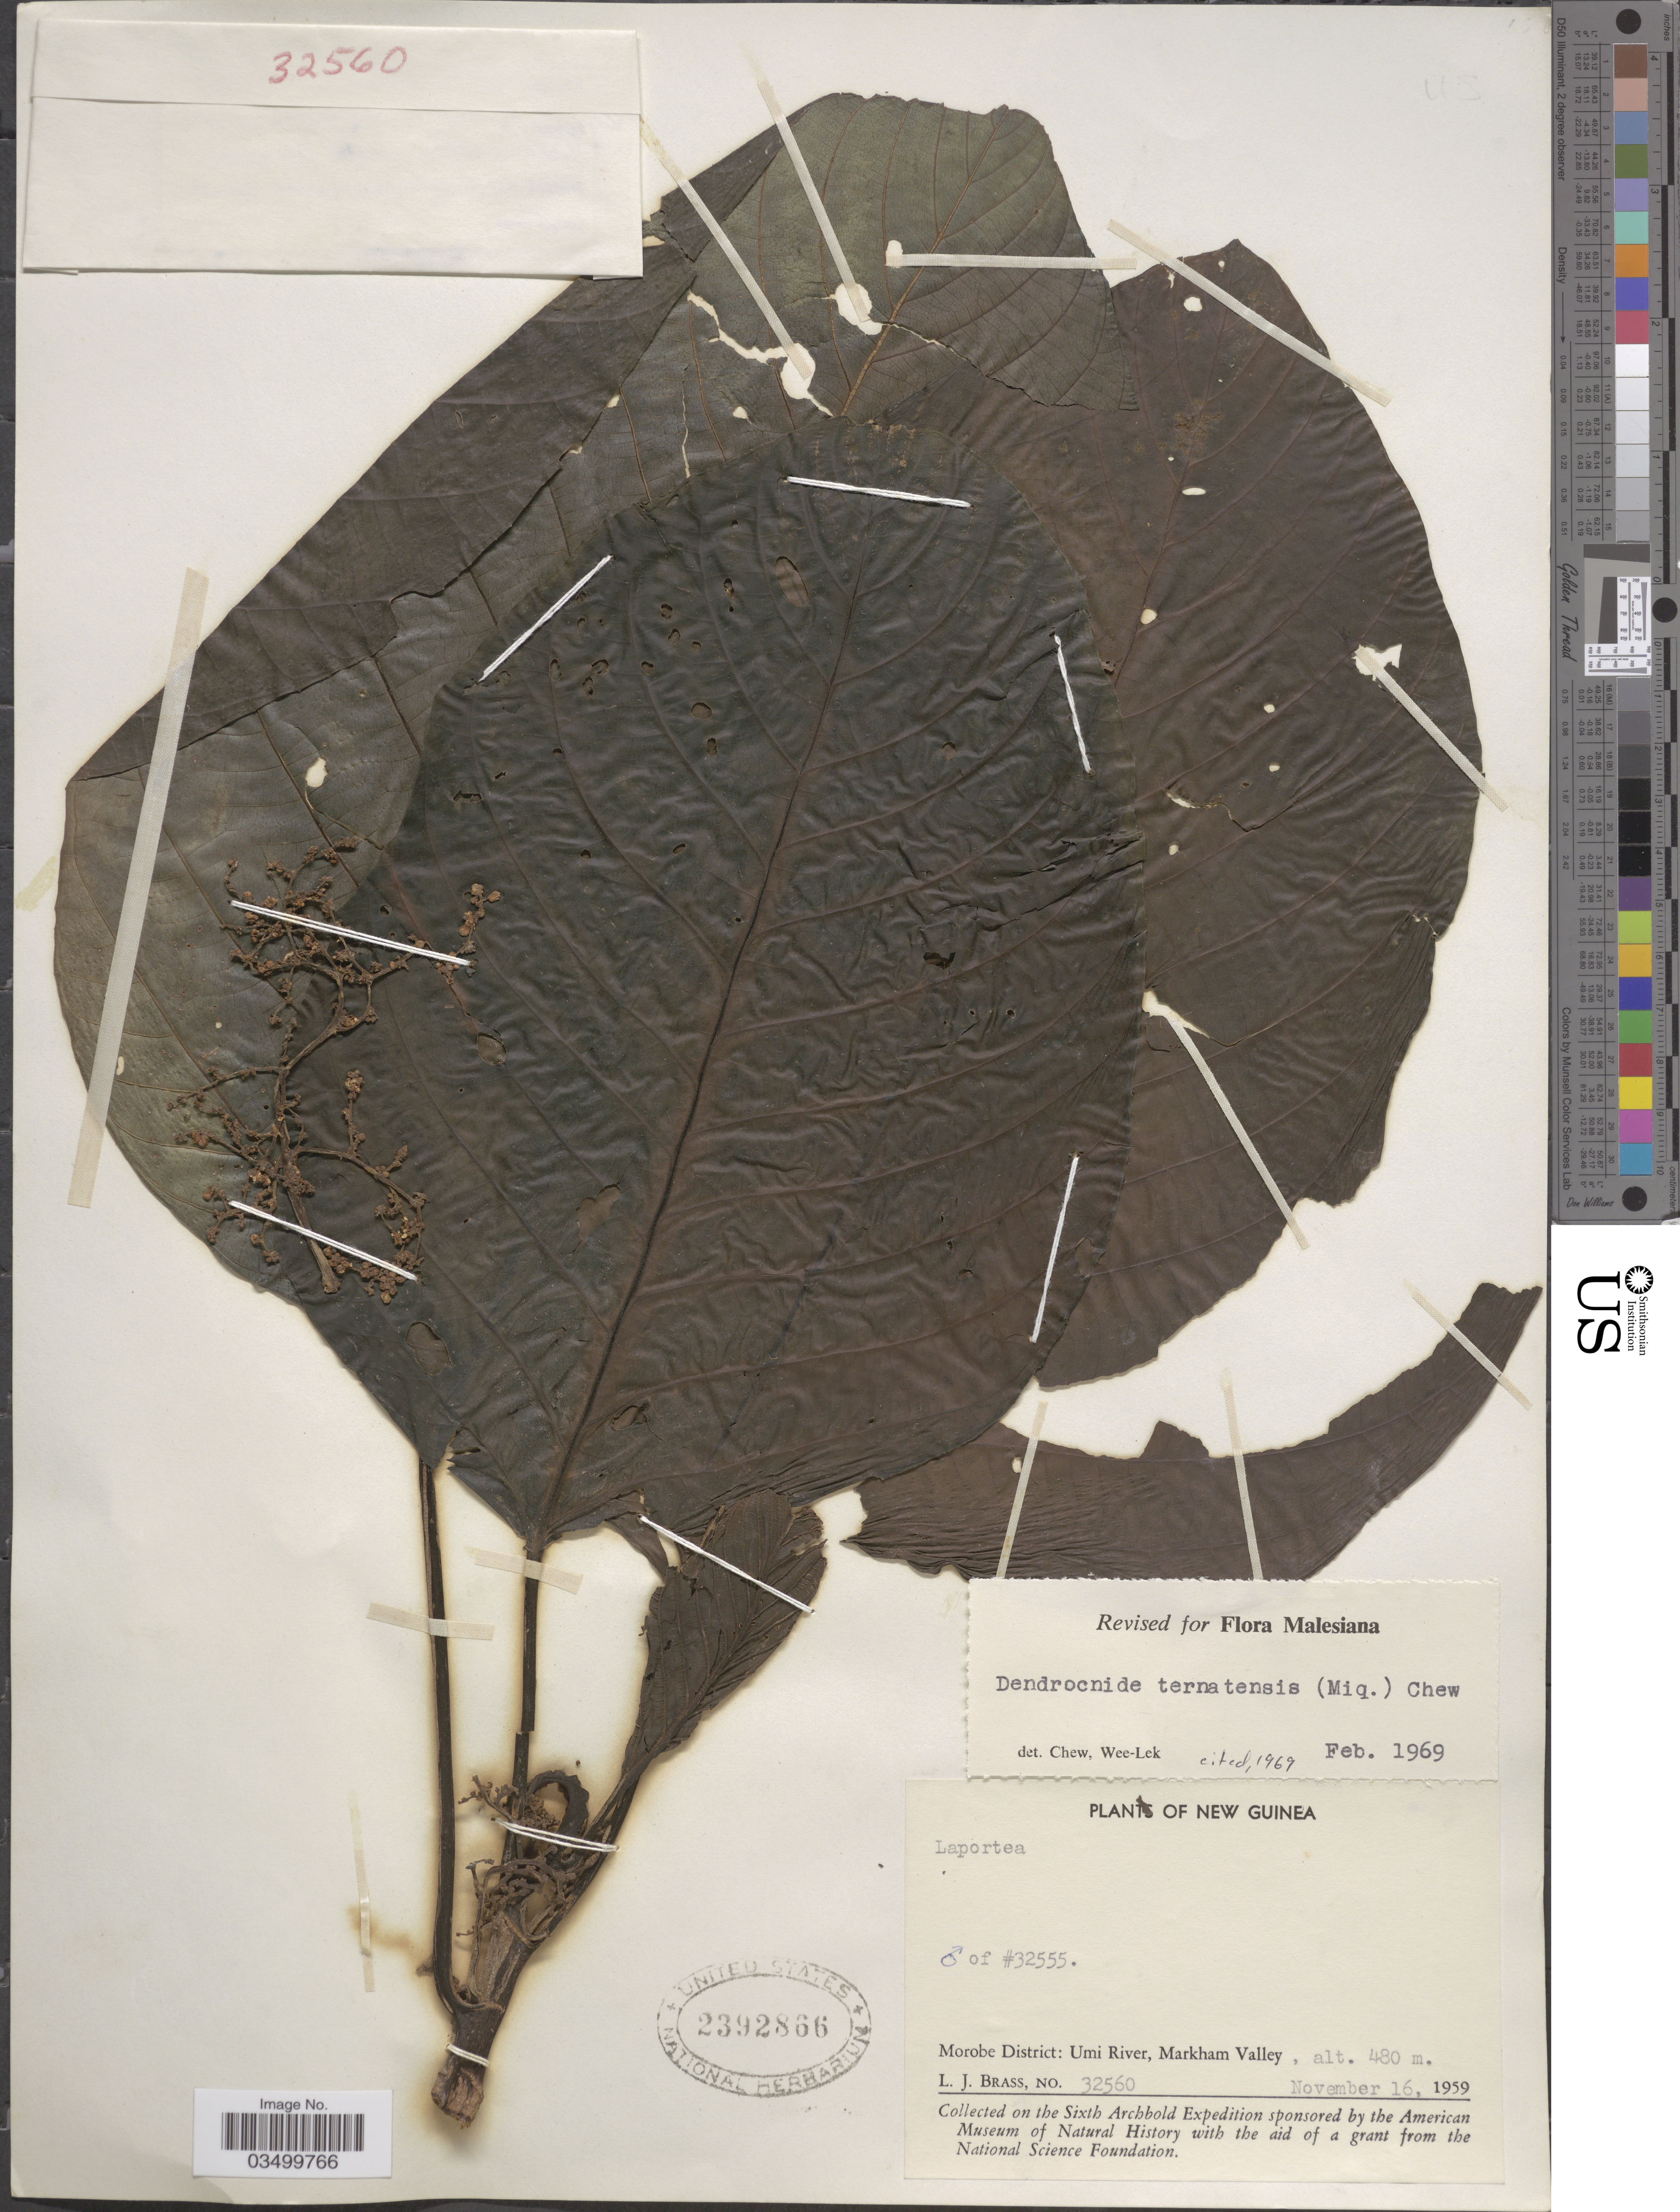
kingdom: Plantae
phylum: Tracheophyta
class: Magnoliopsida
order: Rosales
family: Urticaceae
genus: Dendrocnide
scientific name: Dendrocnide ternatensis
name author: (Miq.) Chew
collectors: L. J. Brass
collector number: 32560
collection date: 1959-11-16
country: Papua New Guinea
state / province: Morobe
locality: New Guinea. Morobe District: Umi River, Markham Valley.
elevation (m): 480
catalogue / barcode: US 2392866